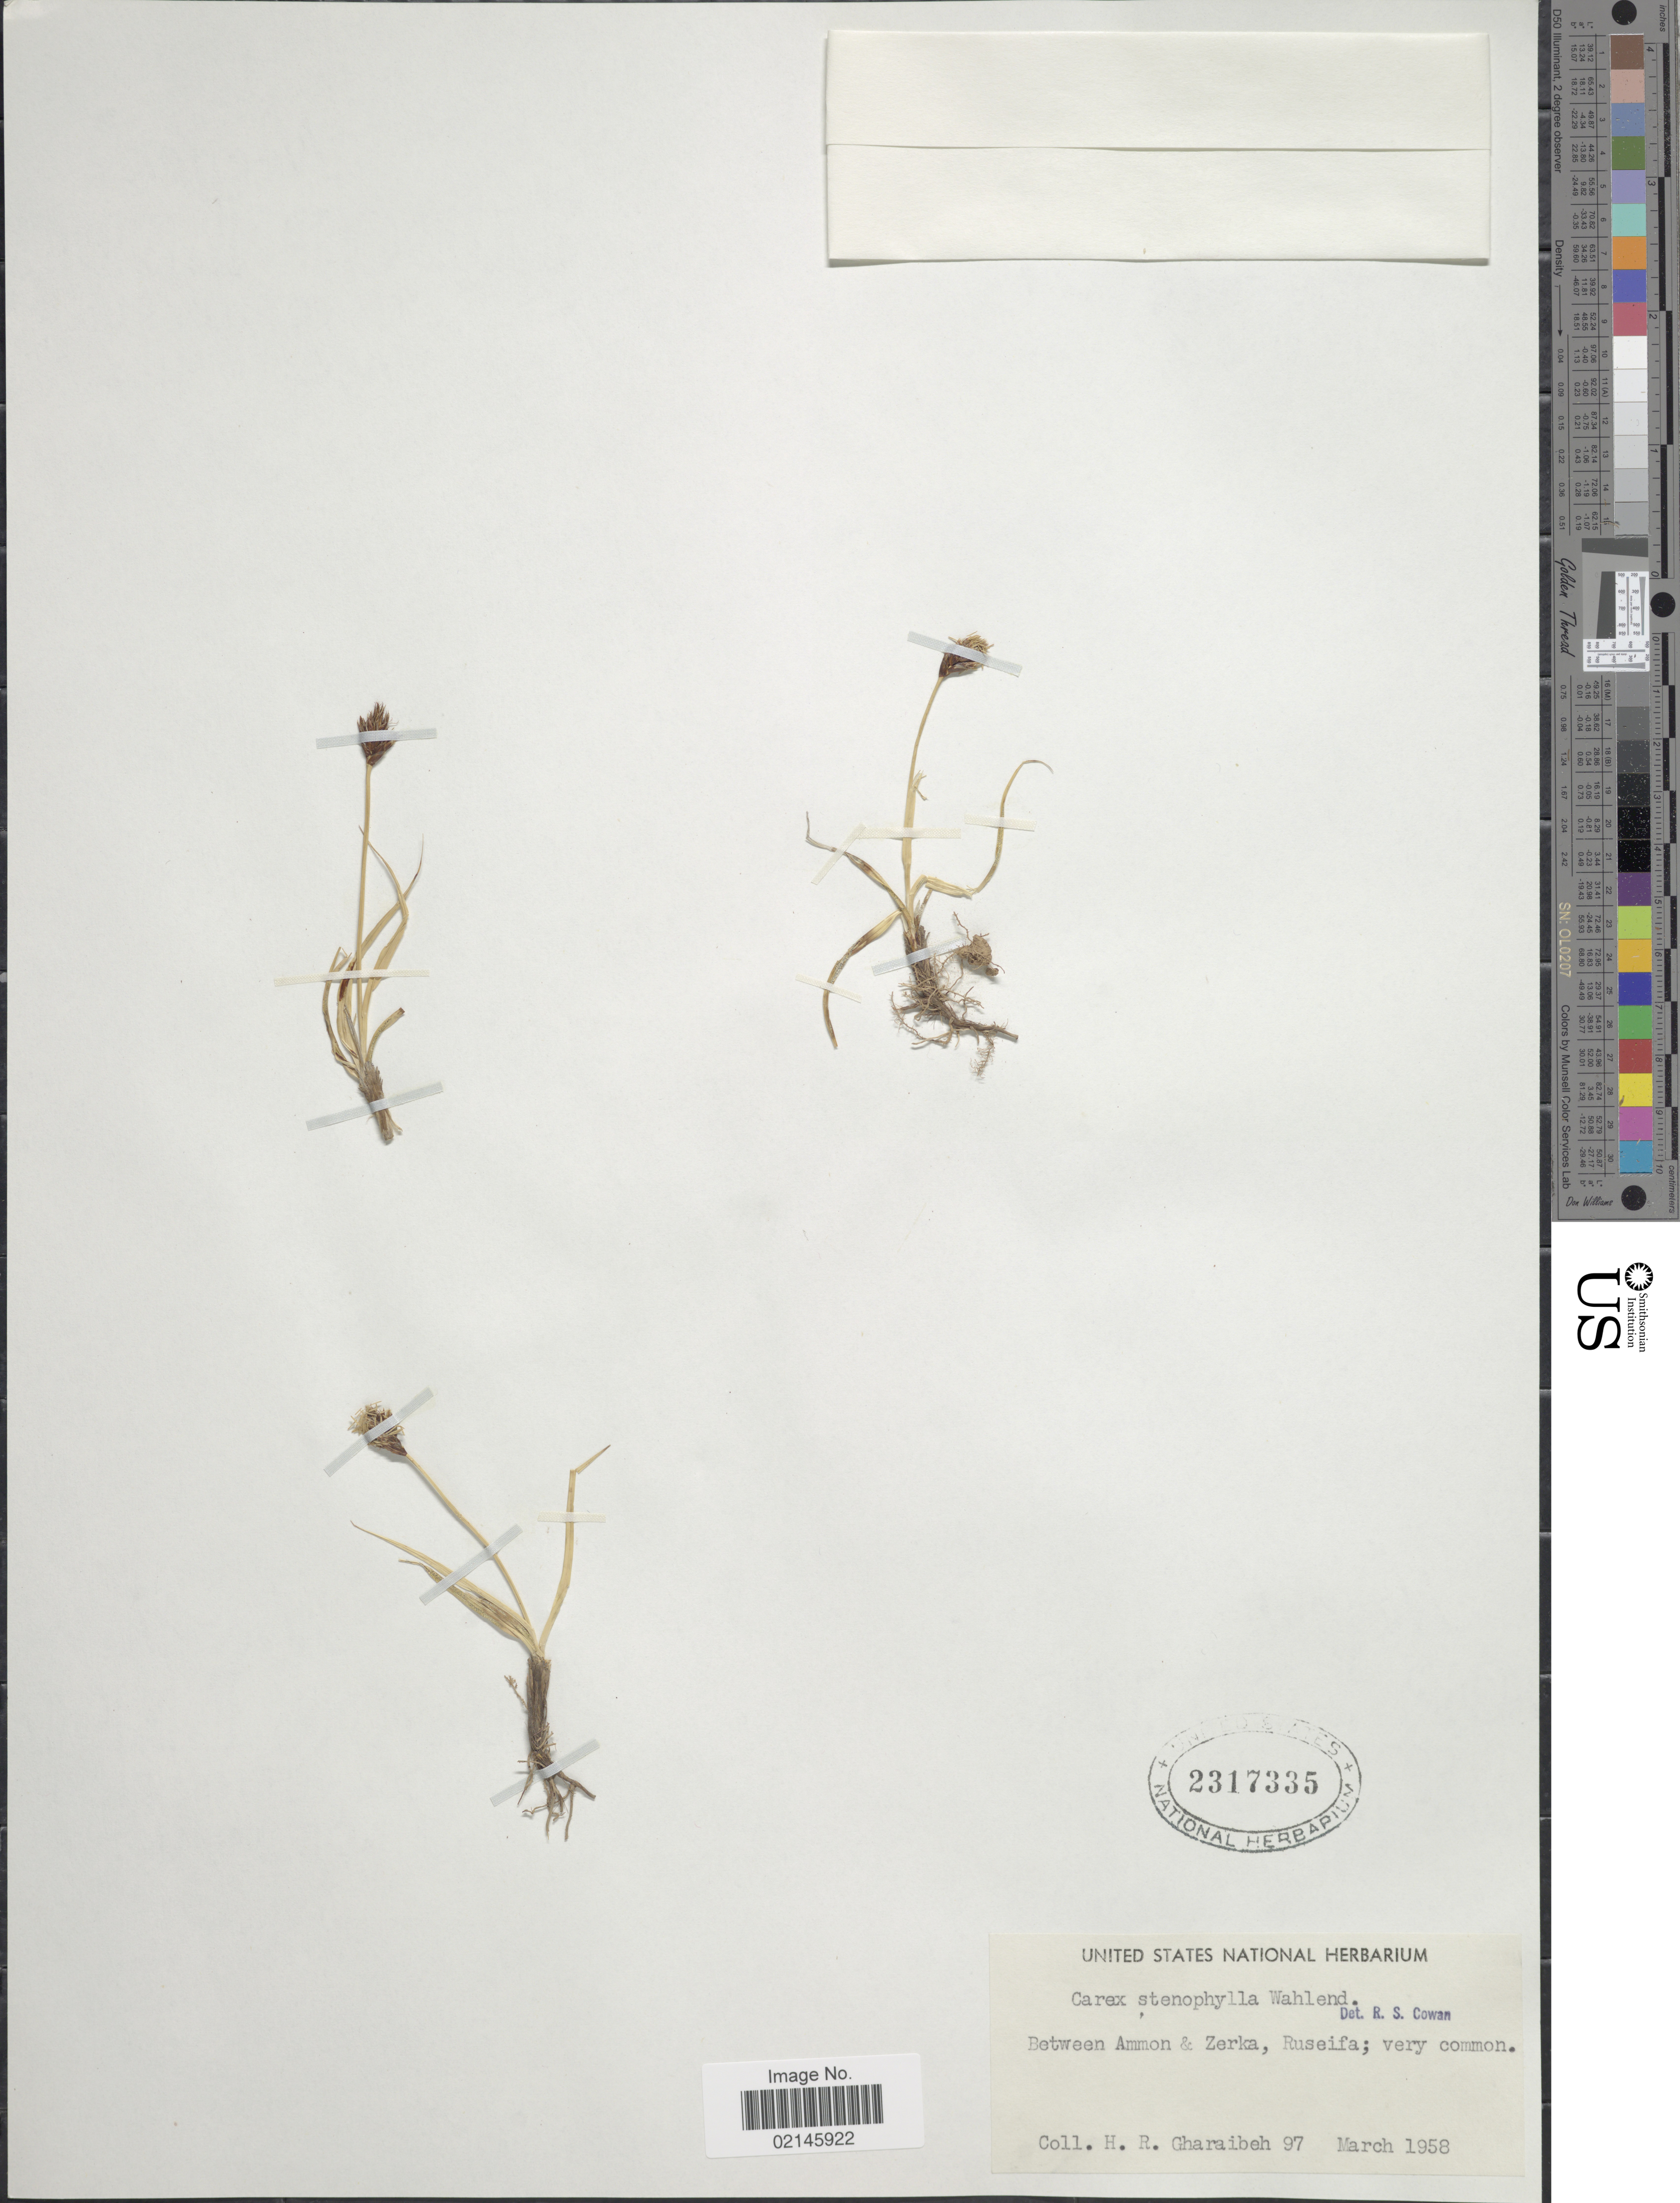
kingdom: Plantae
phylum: Tracheophyta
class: Liliopsida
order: Poales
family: Cyperaceae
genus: Carex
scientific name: Carex stenophylla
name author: Wahlenb.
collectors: H. Gharaibeh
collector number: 97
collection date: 1958-03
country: Jordan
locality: Between Ammon & Zerka, Ruseifa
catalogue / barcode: US 2317335